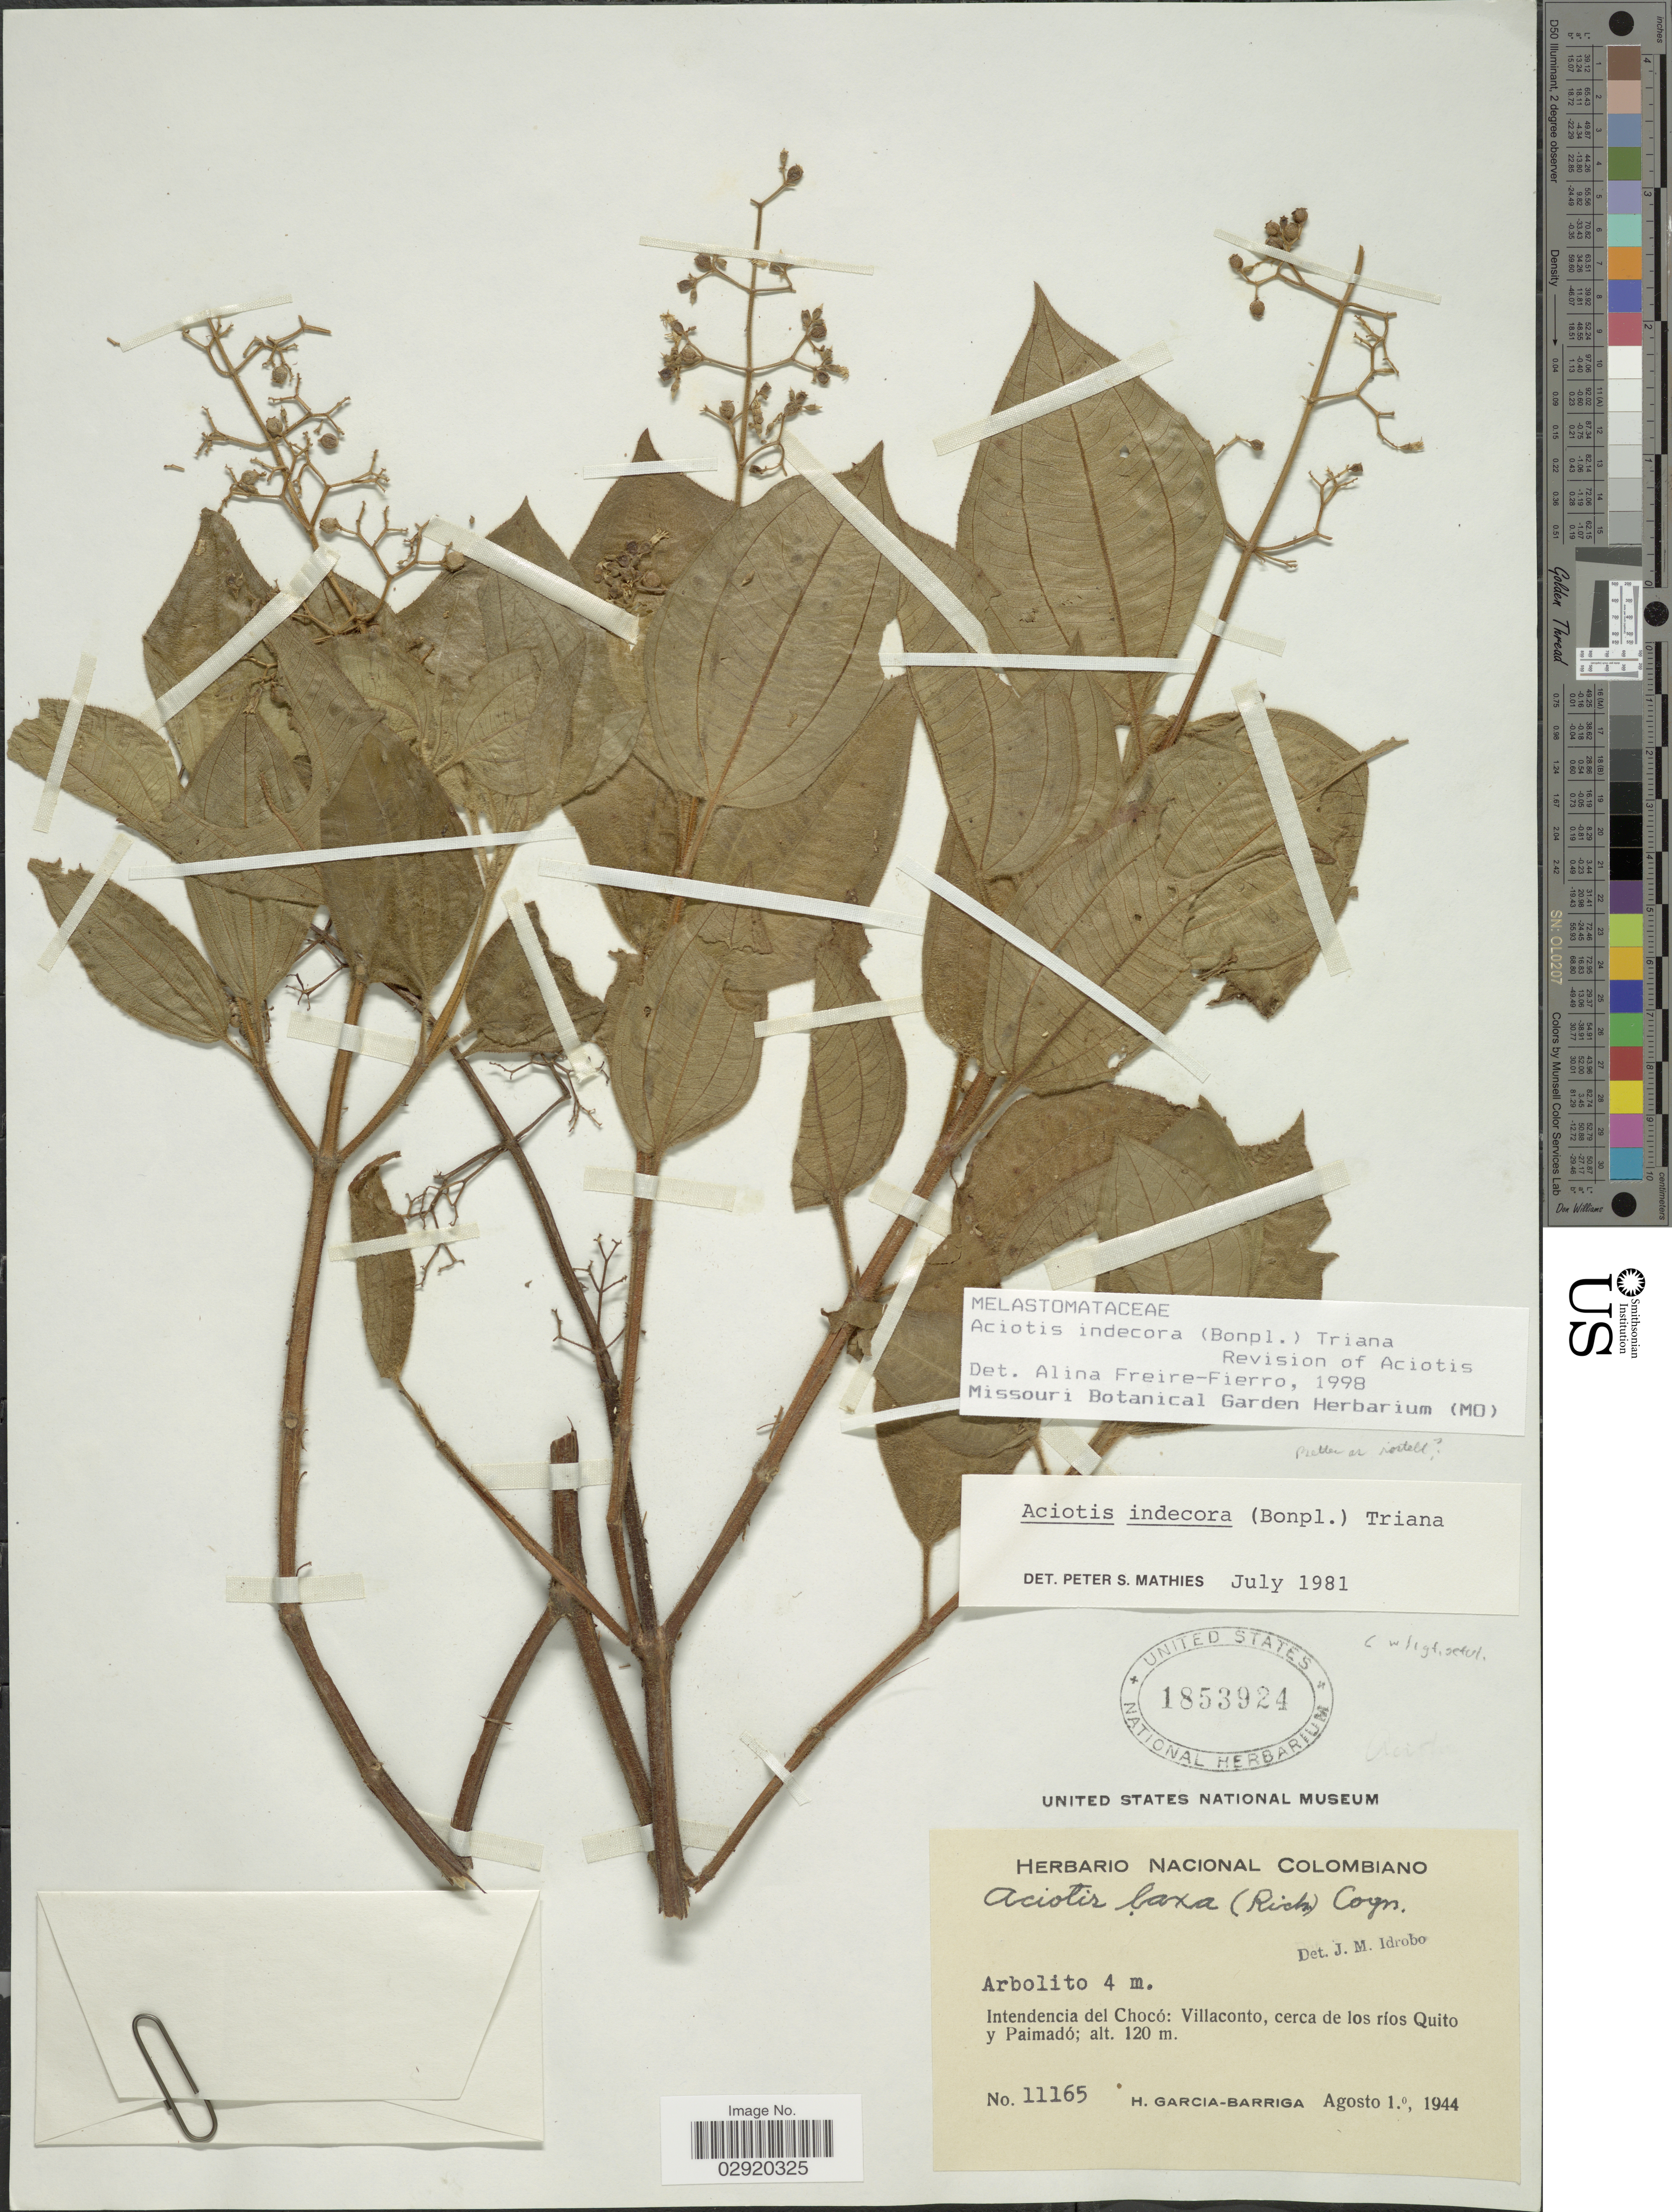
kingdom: Plantae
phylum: Tracheophyta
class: Magnoliopsida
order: Myrtales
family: Melastomataceae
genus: Aciotis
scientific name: Aciotis indecora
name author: (Bonpl.) Triana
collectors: H. García Barriga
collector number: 11165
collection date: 1944-08-01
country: Colombia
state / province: Chocó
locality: Intendencia del Chocó: Villaconto, cerca de los ríos Quito y Paimadó.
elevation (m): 120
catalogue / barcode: US 1853924